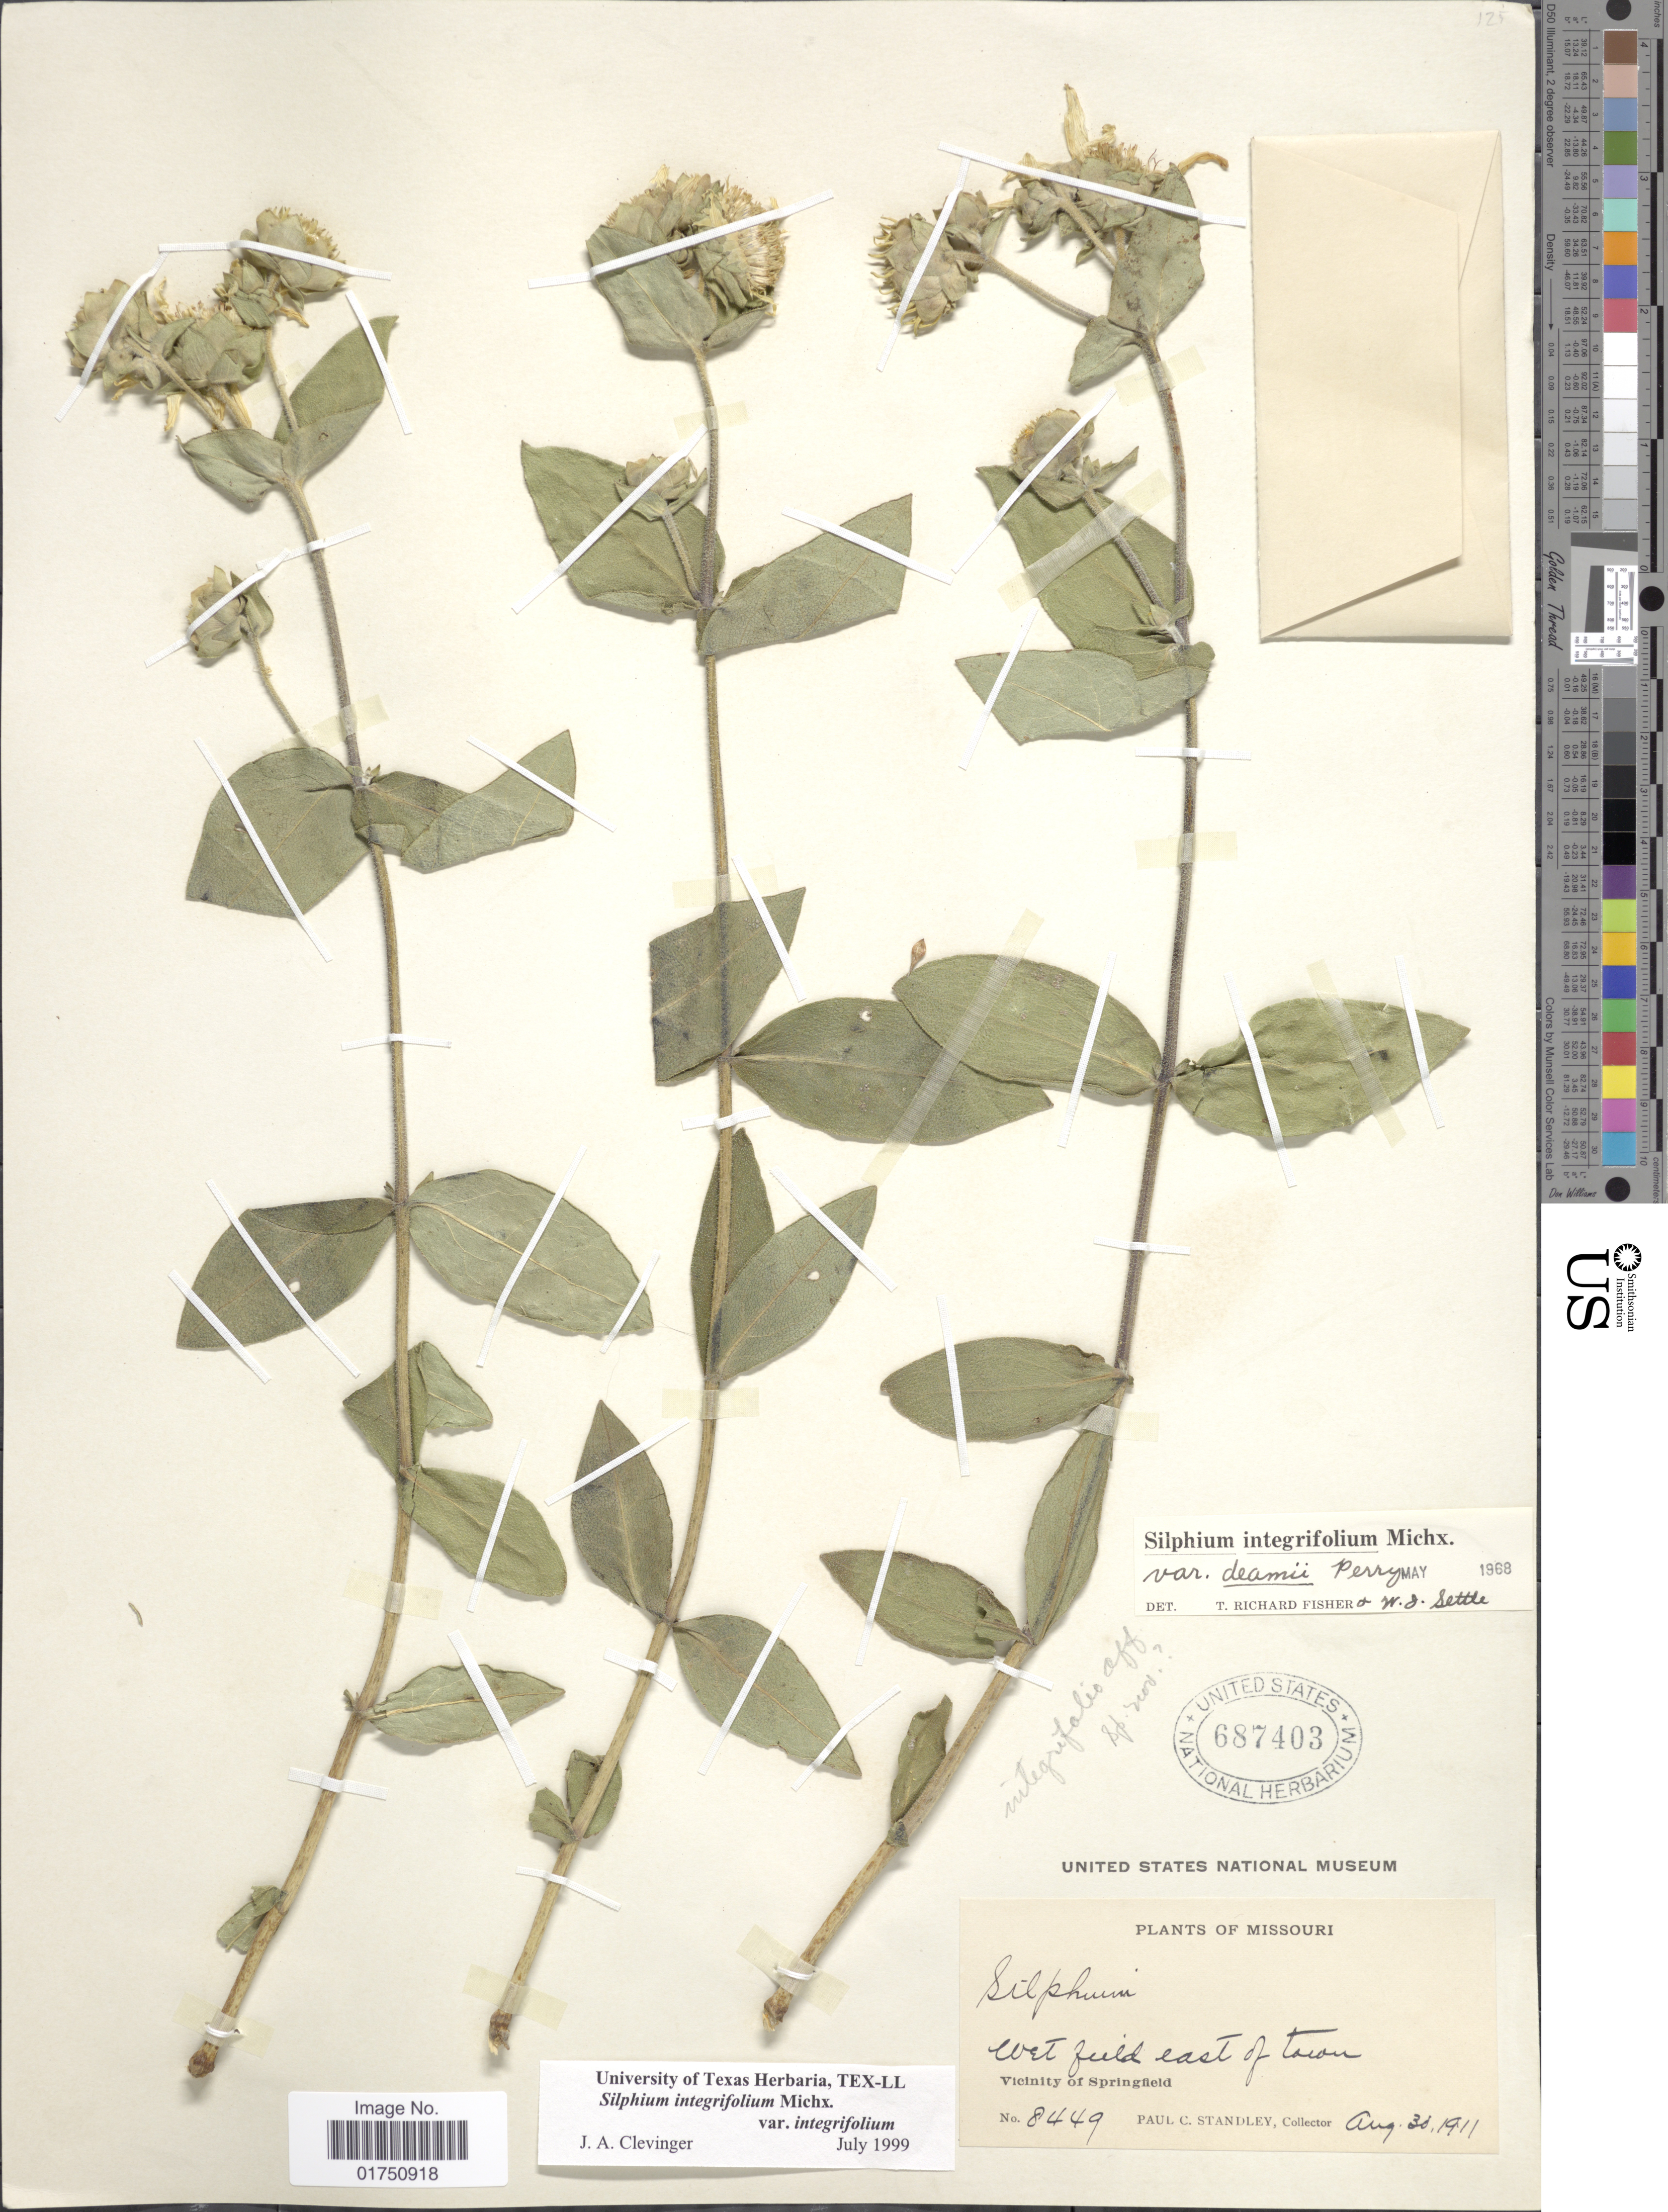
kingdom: Plantae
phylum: Tracheophyta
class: Magnoliopsida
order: Asterales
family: Asteraceae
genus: Silphium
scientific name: Silphium integrifolium var. integrifolium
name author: Michx.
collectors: P. C. Standley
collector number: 8449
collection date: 1911-08-30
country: United States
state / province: Missouri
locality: Wet field east of town. Vicinity of Springfield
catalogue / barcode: US 687403